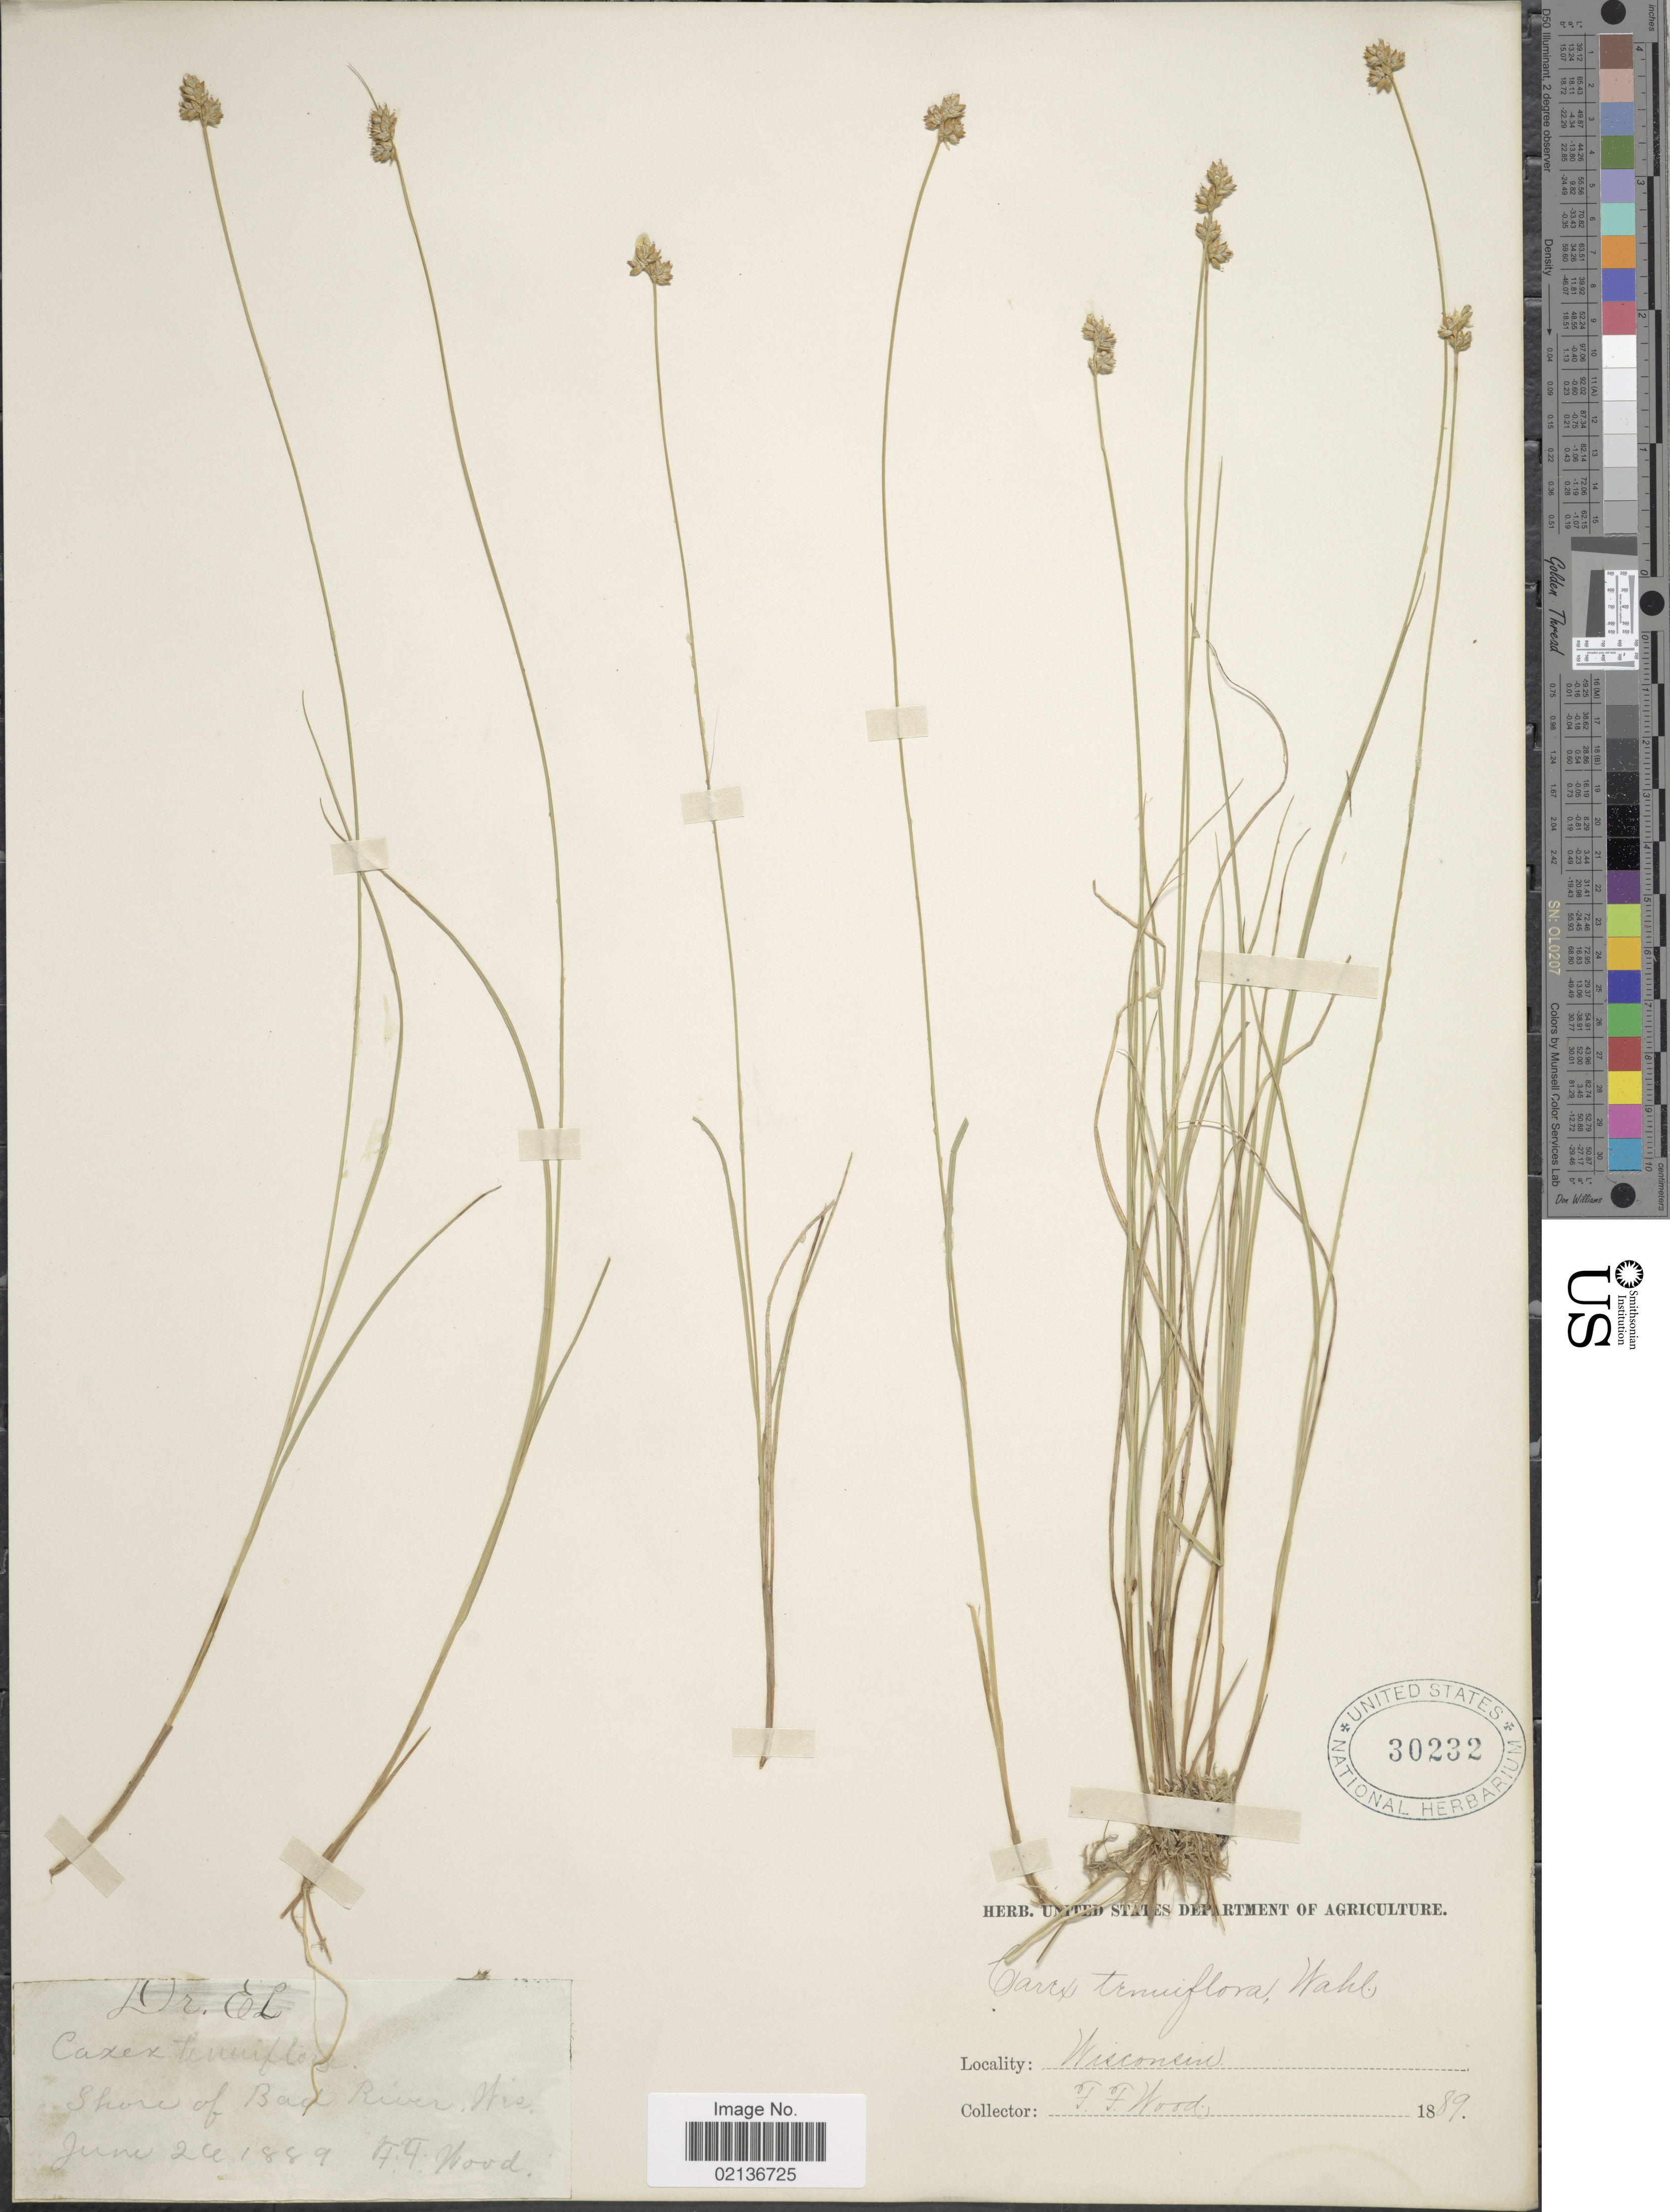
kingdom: Plantae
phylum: Tracheophyta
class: Liliopsida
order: Poales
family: Cyperaceae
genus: Carex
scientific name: Carex tenuiflora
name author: Wahlenb.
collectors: F. Wood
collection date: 1889-06-26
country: United States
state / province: Wisconsin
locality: Shore of Bad River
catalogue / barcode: US 30232